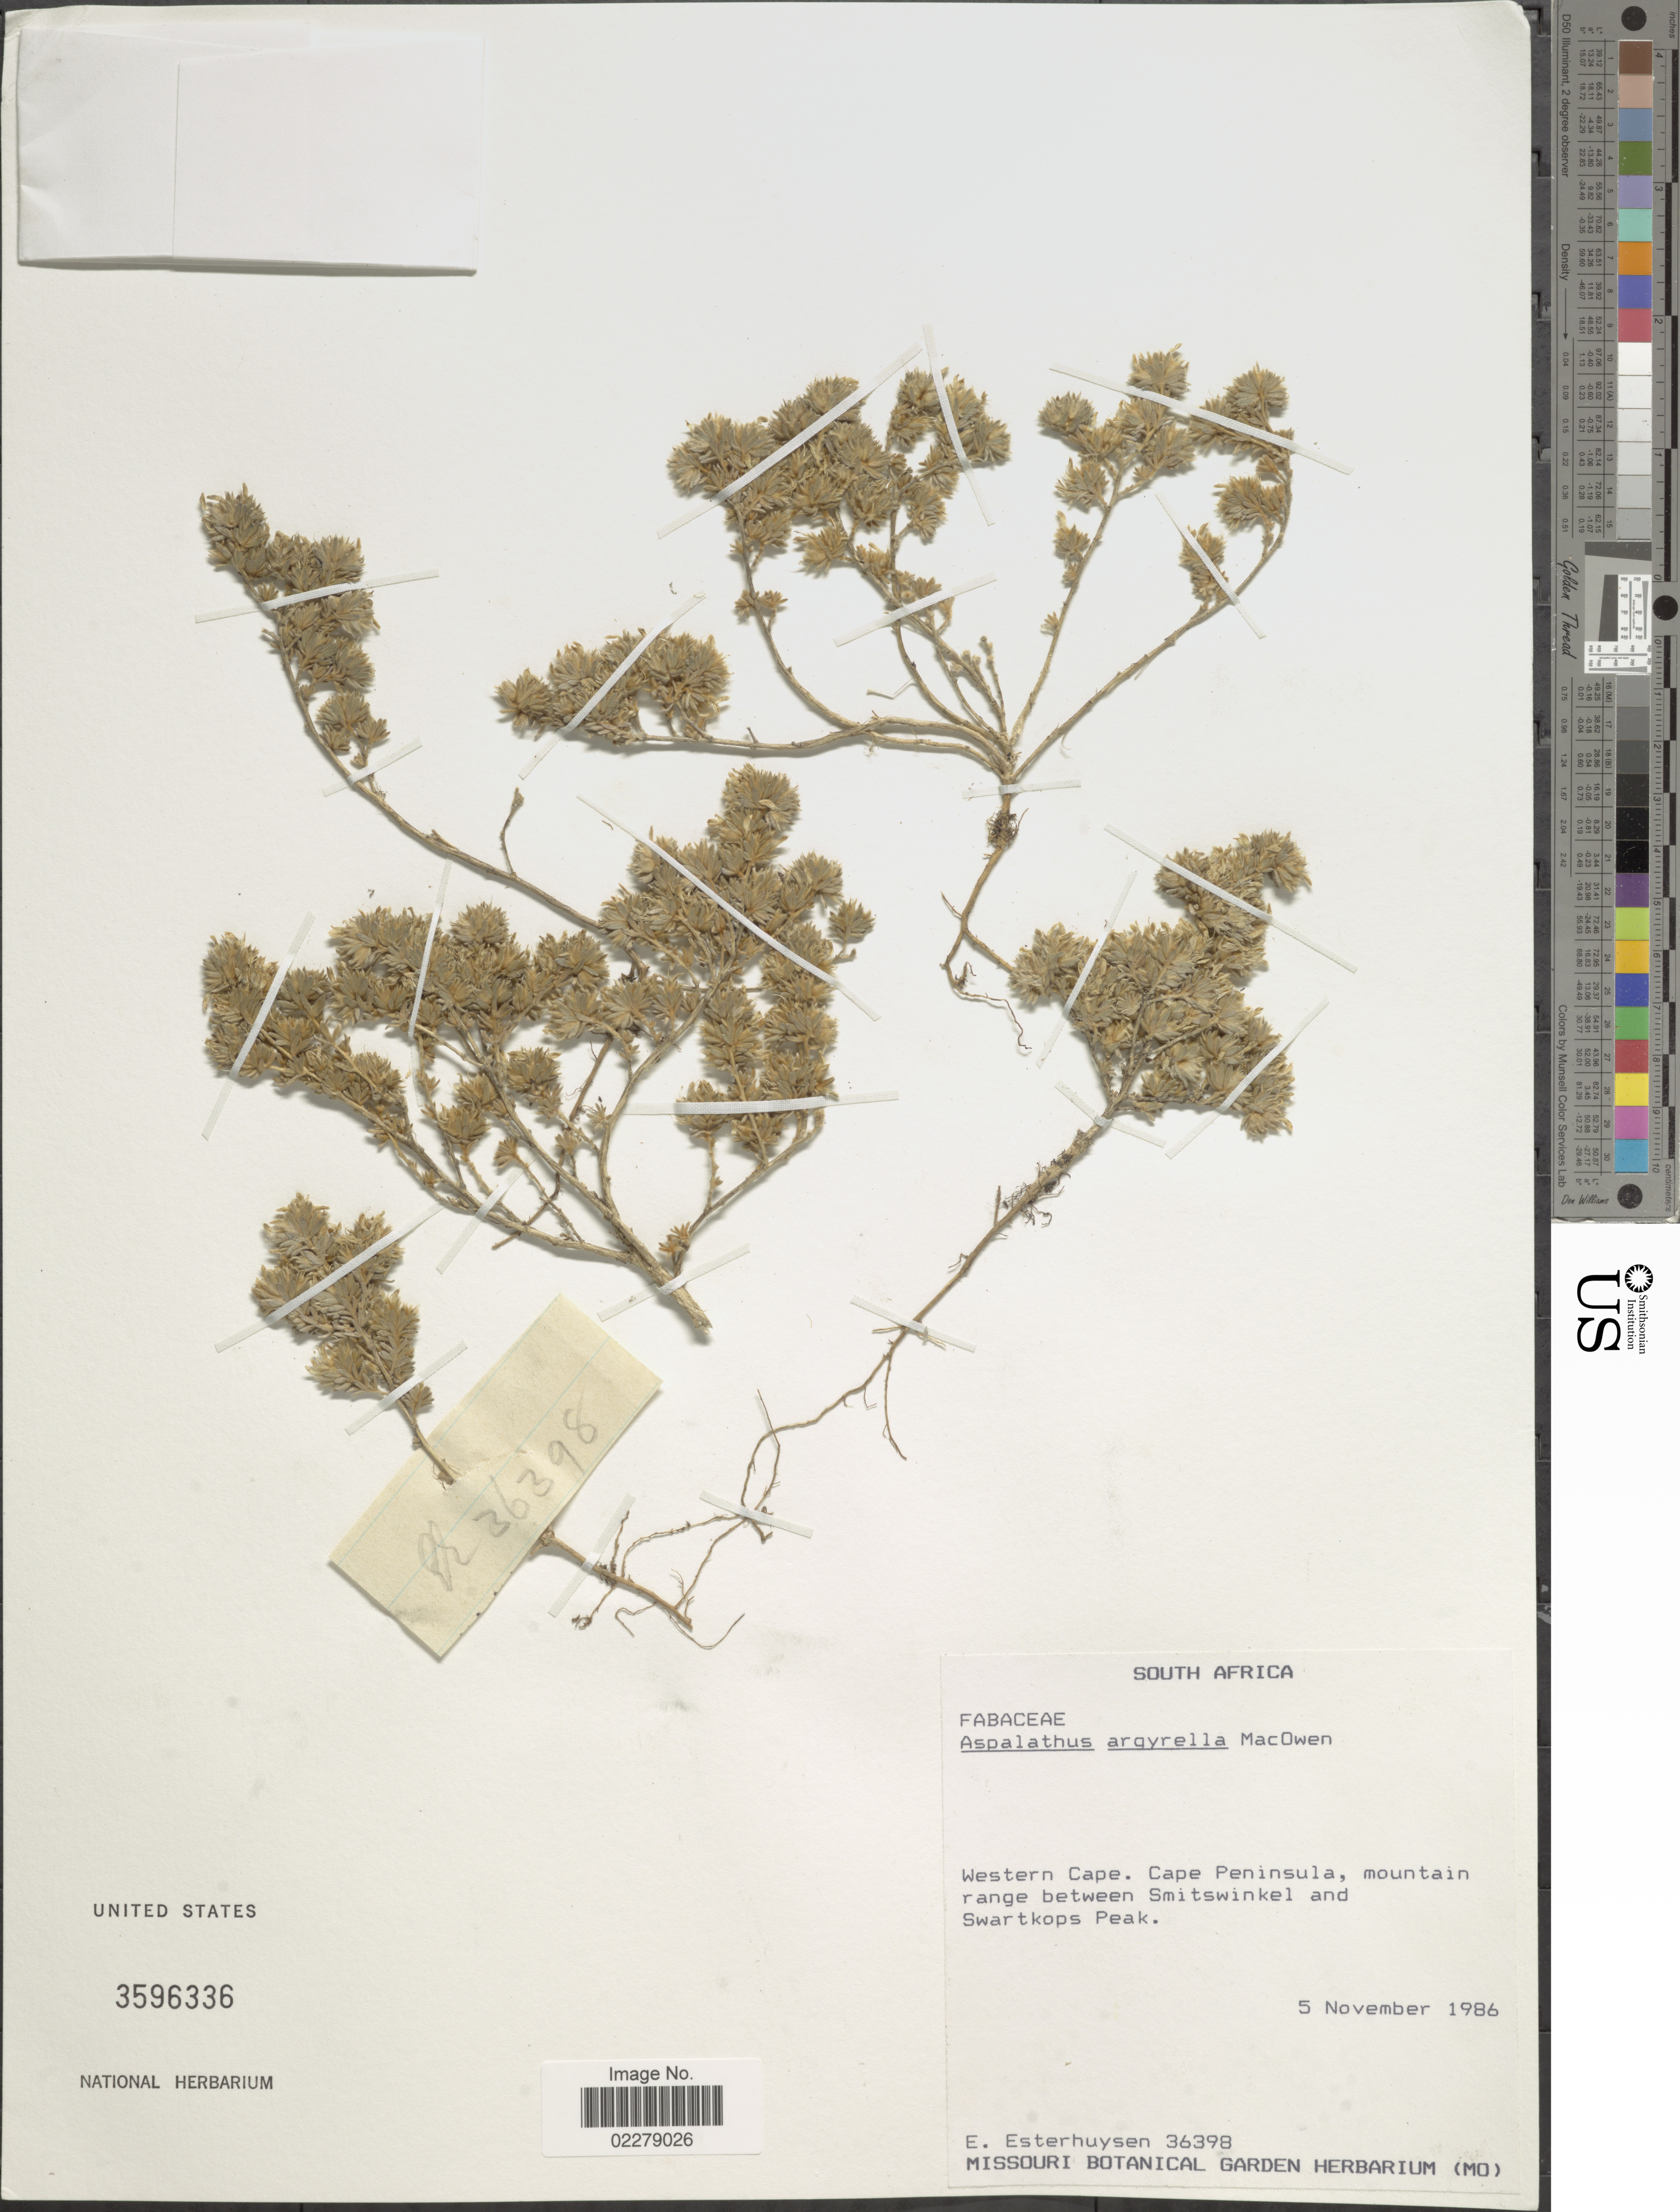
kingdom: Plantae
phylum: Tracheophyta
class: Magnoliopsida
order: Fabales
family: Fabaceae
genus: Aspalathus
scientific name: Aspalathus argyrella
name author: MacOwan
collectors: E. E. Esterhuysen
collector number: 36398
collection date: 1986-11-05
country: South Africa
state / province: Western Cape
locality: Cape Peninsula, mountain range between Smitswinkel and Swartkops Peak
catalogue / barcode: US 3596336